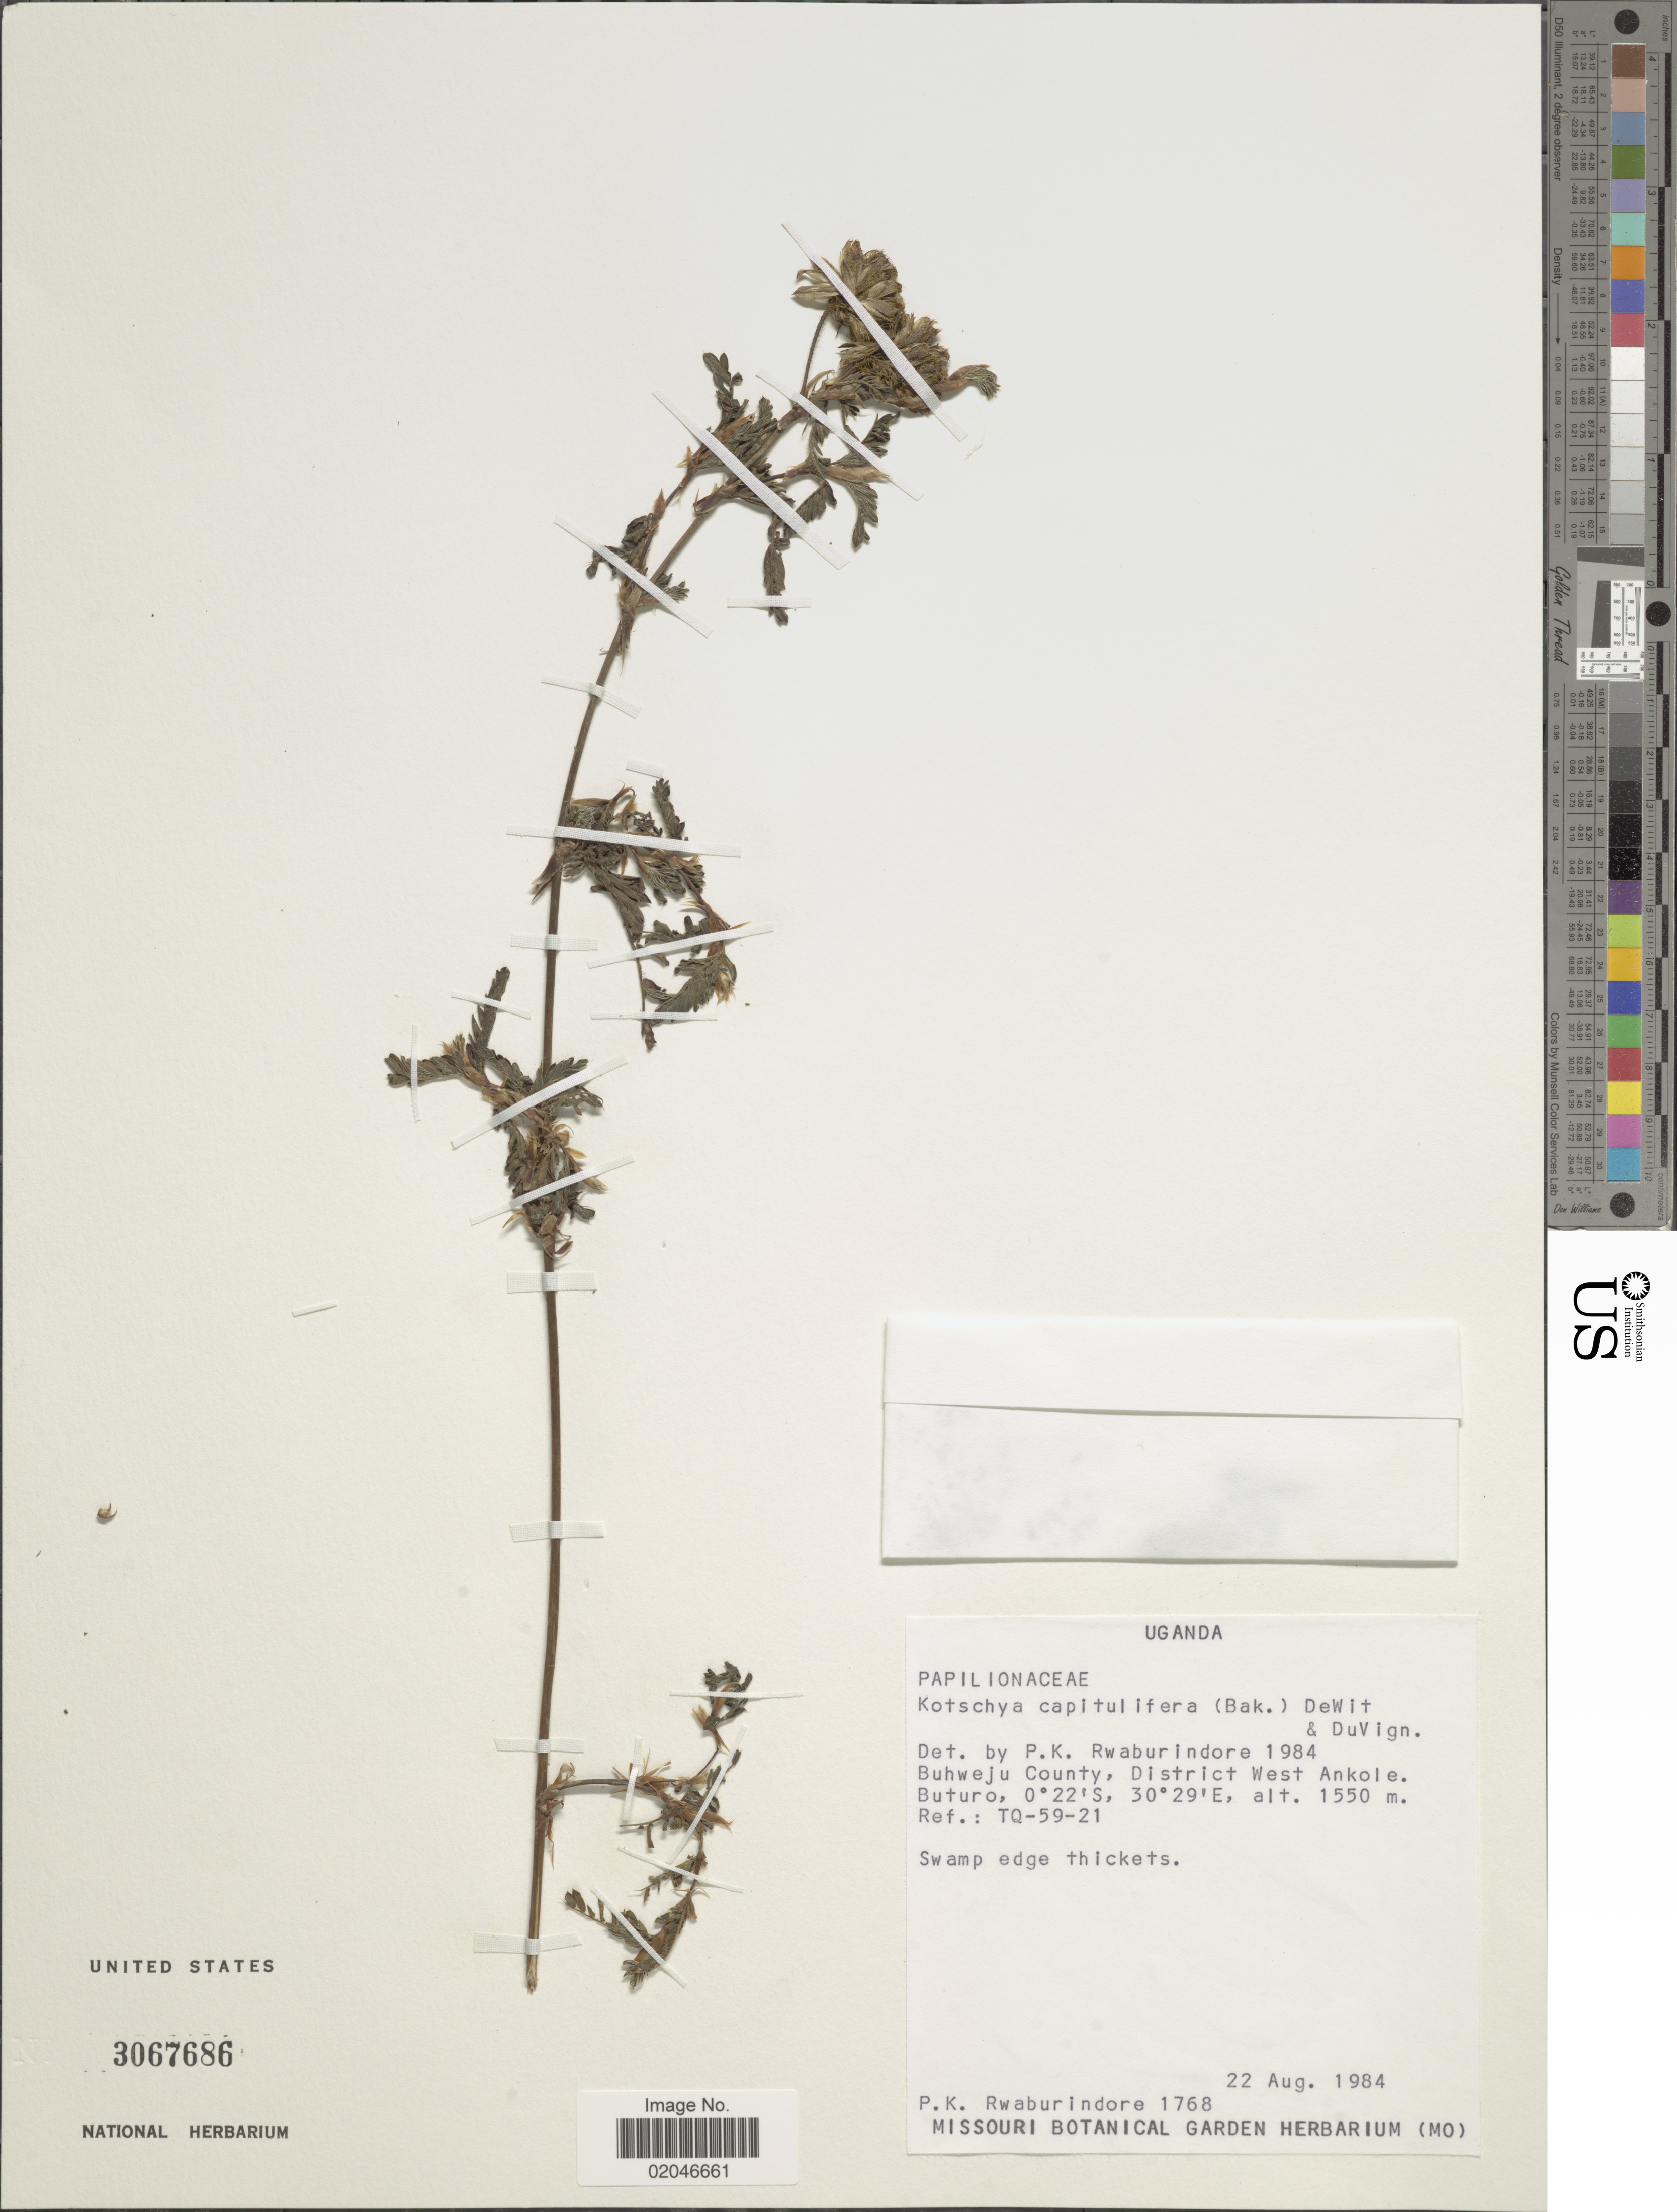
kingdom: Plantae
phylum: Tracheophyta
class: Magnoliopsida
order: Fabales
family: Fabaceae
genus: Kotschya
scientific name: Kotschya capitulifera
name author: (Welw. ex Baker) Dewit & P.A. Duvign.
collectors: P. Rwaburindore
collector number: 1768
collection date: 1984-08-22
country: Uganda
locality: Buhweju County, District West Ankole. Buturo, Ref: TQ-59-21, Swamp edge thickets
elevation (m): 1550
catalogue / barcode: US 3067686